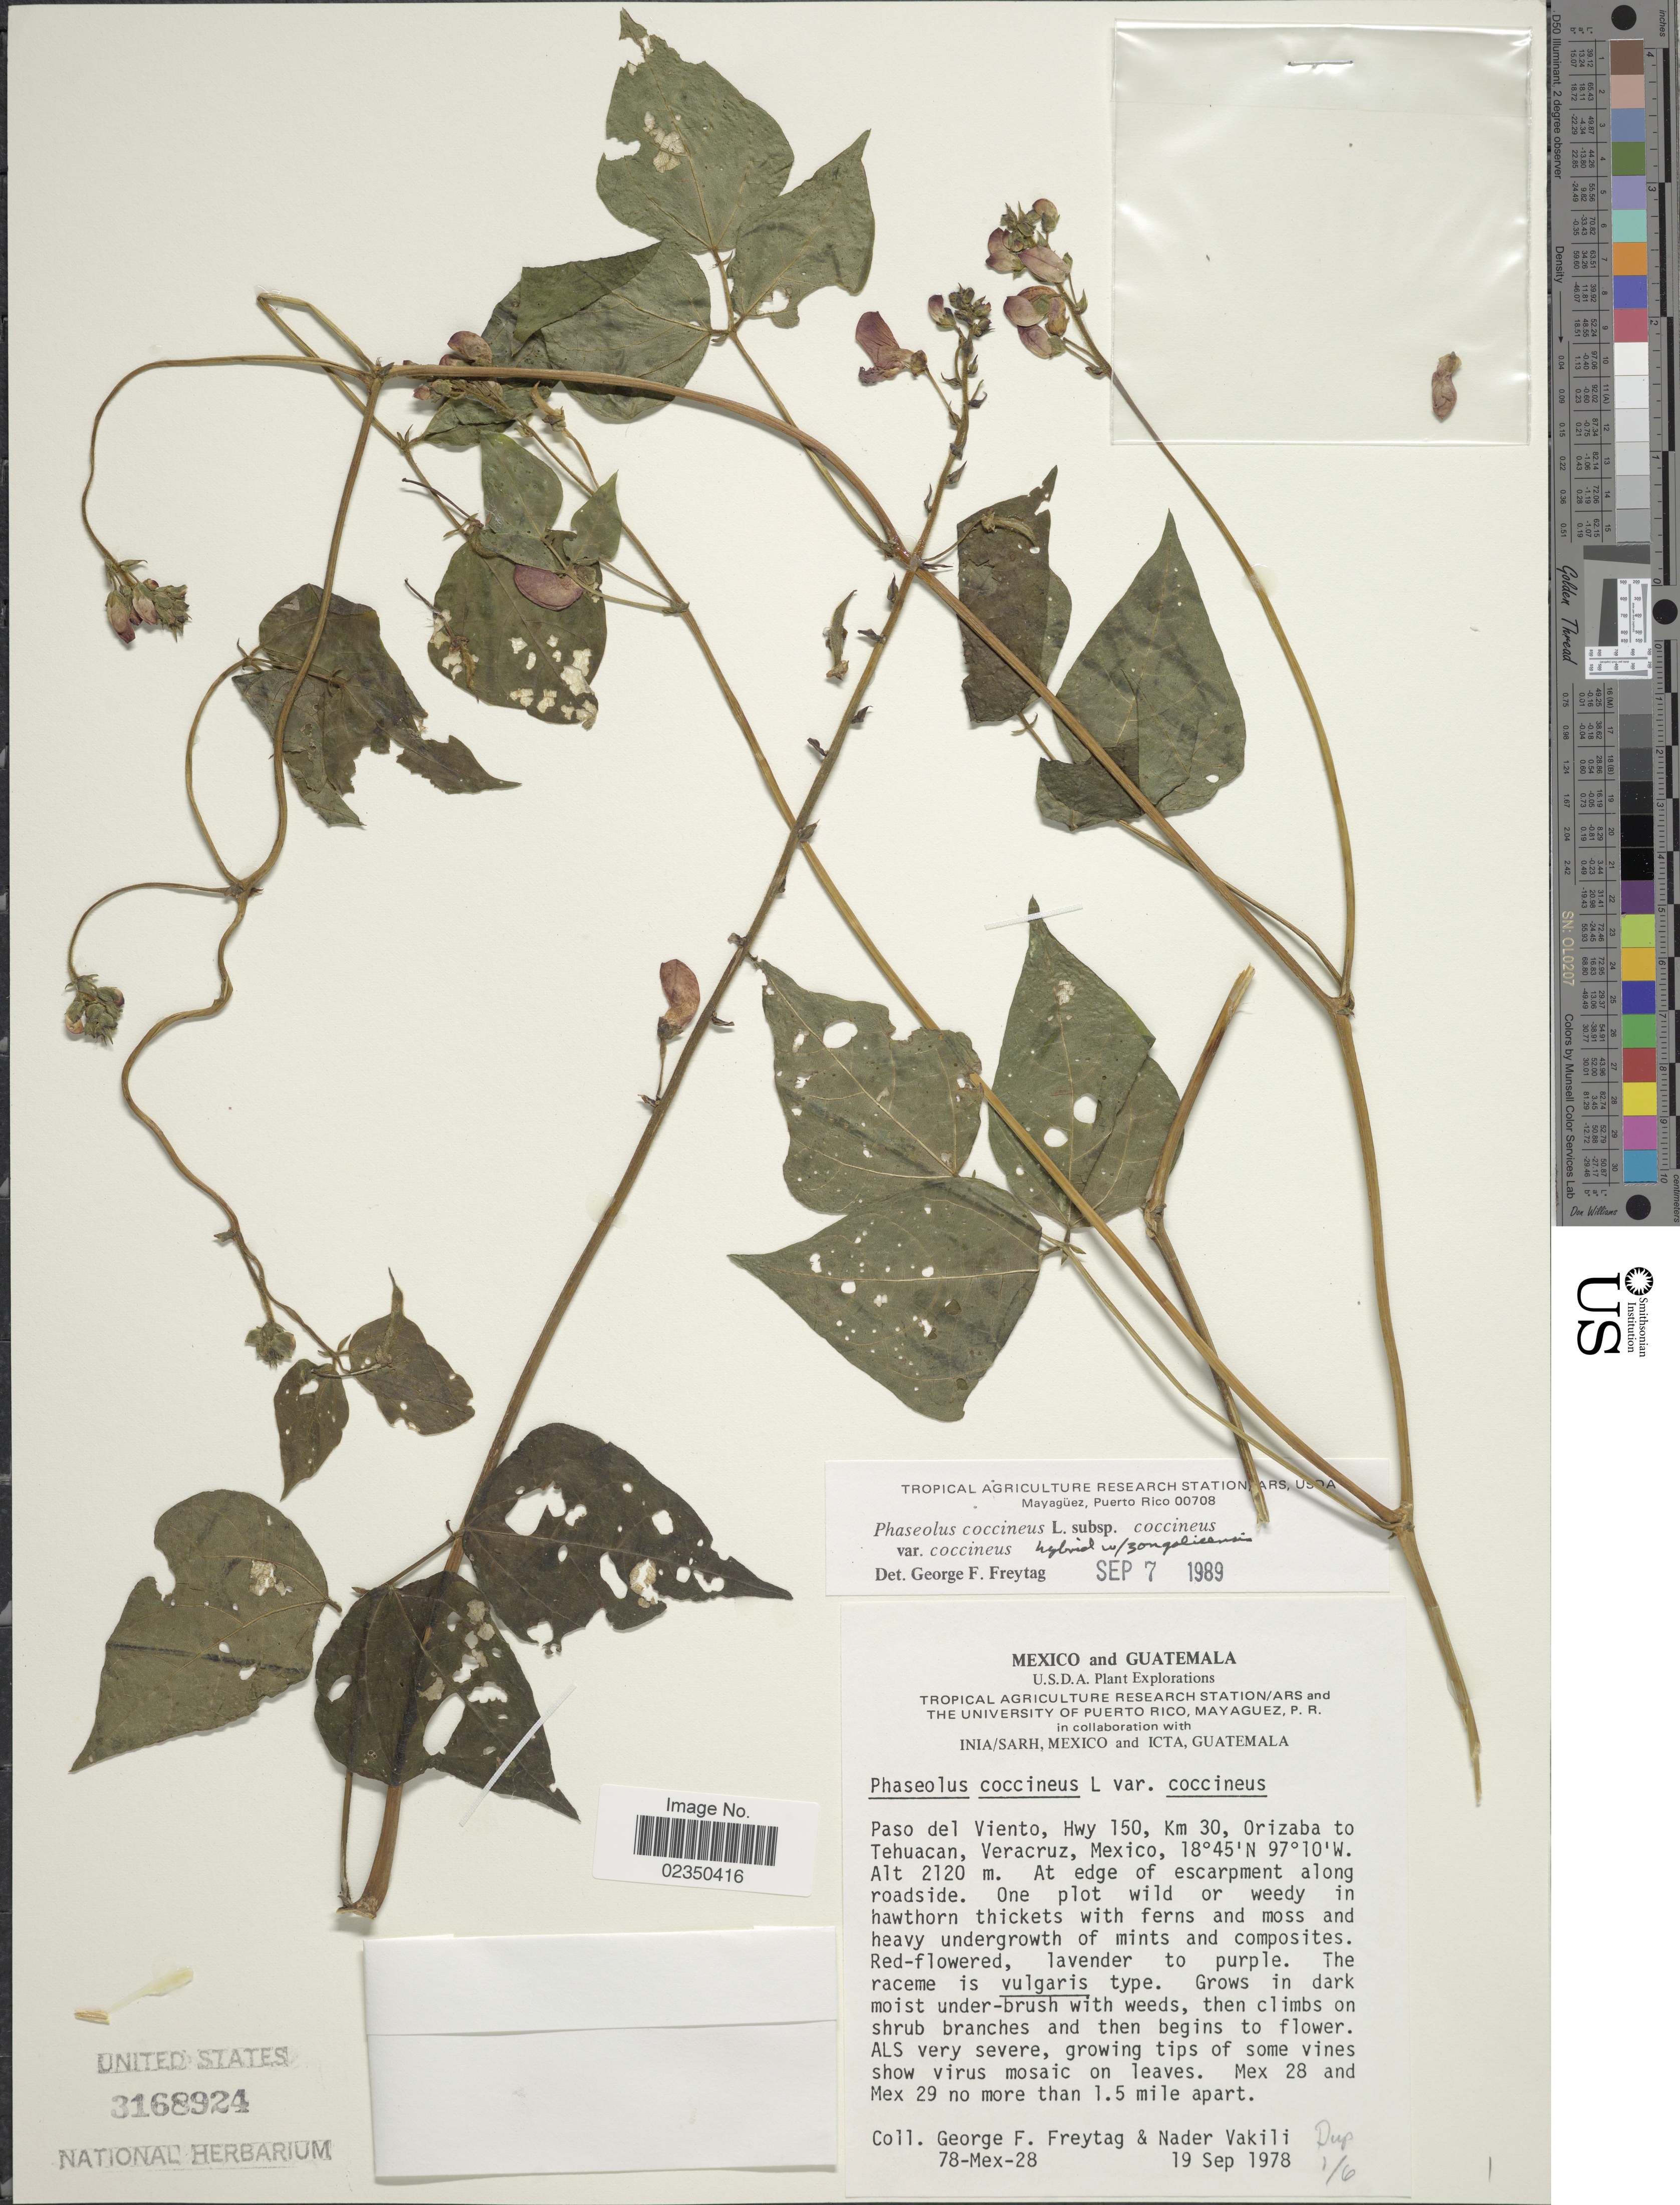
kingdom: Plantae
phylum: Tracheophyta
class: Magnoliopsida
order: Fabales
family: Fabaceae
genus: Phaseolus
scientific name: Phaseolus coccineus var. coccineus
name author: L.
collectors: G. F. Freytag & N. Vakili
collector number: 78-Mex-28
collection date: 1978-09-19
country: Mexico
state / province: Veracruz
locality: Paso del Viento, Hwy 150, Km 30, Orizaba to Tehuacan, Veracruz, at edge of escarpment along roadside.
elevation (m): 2120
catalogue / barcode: US 3168924